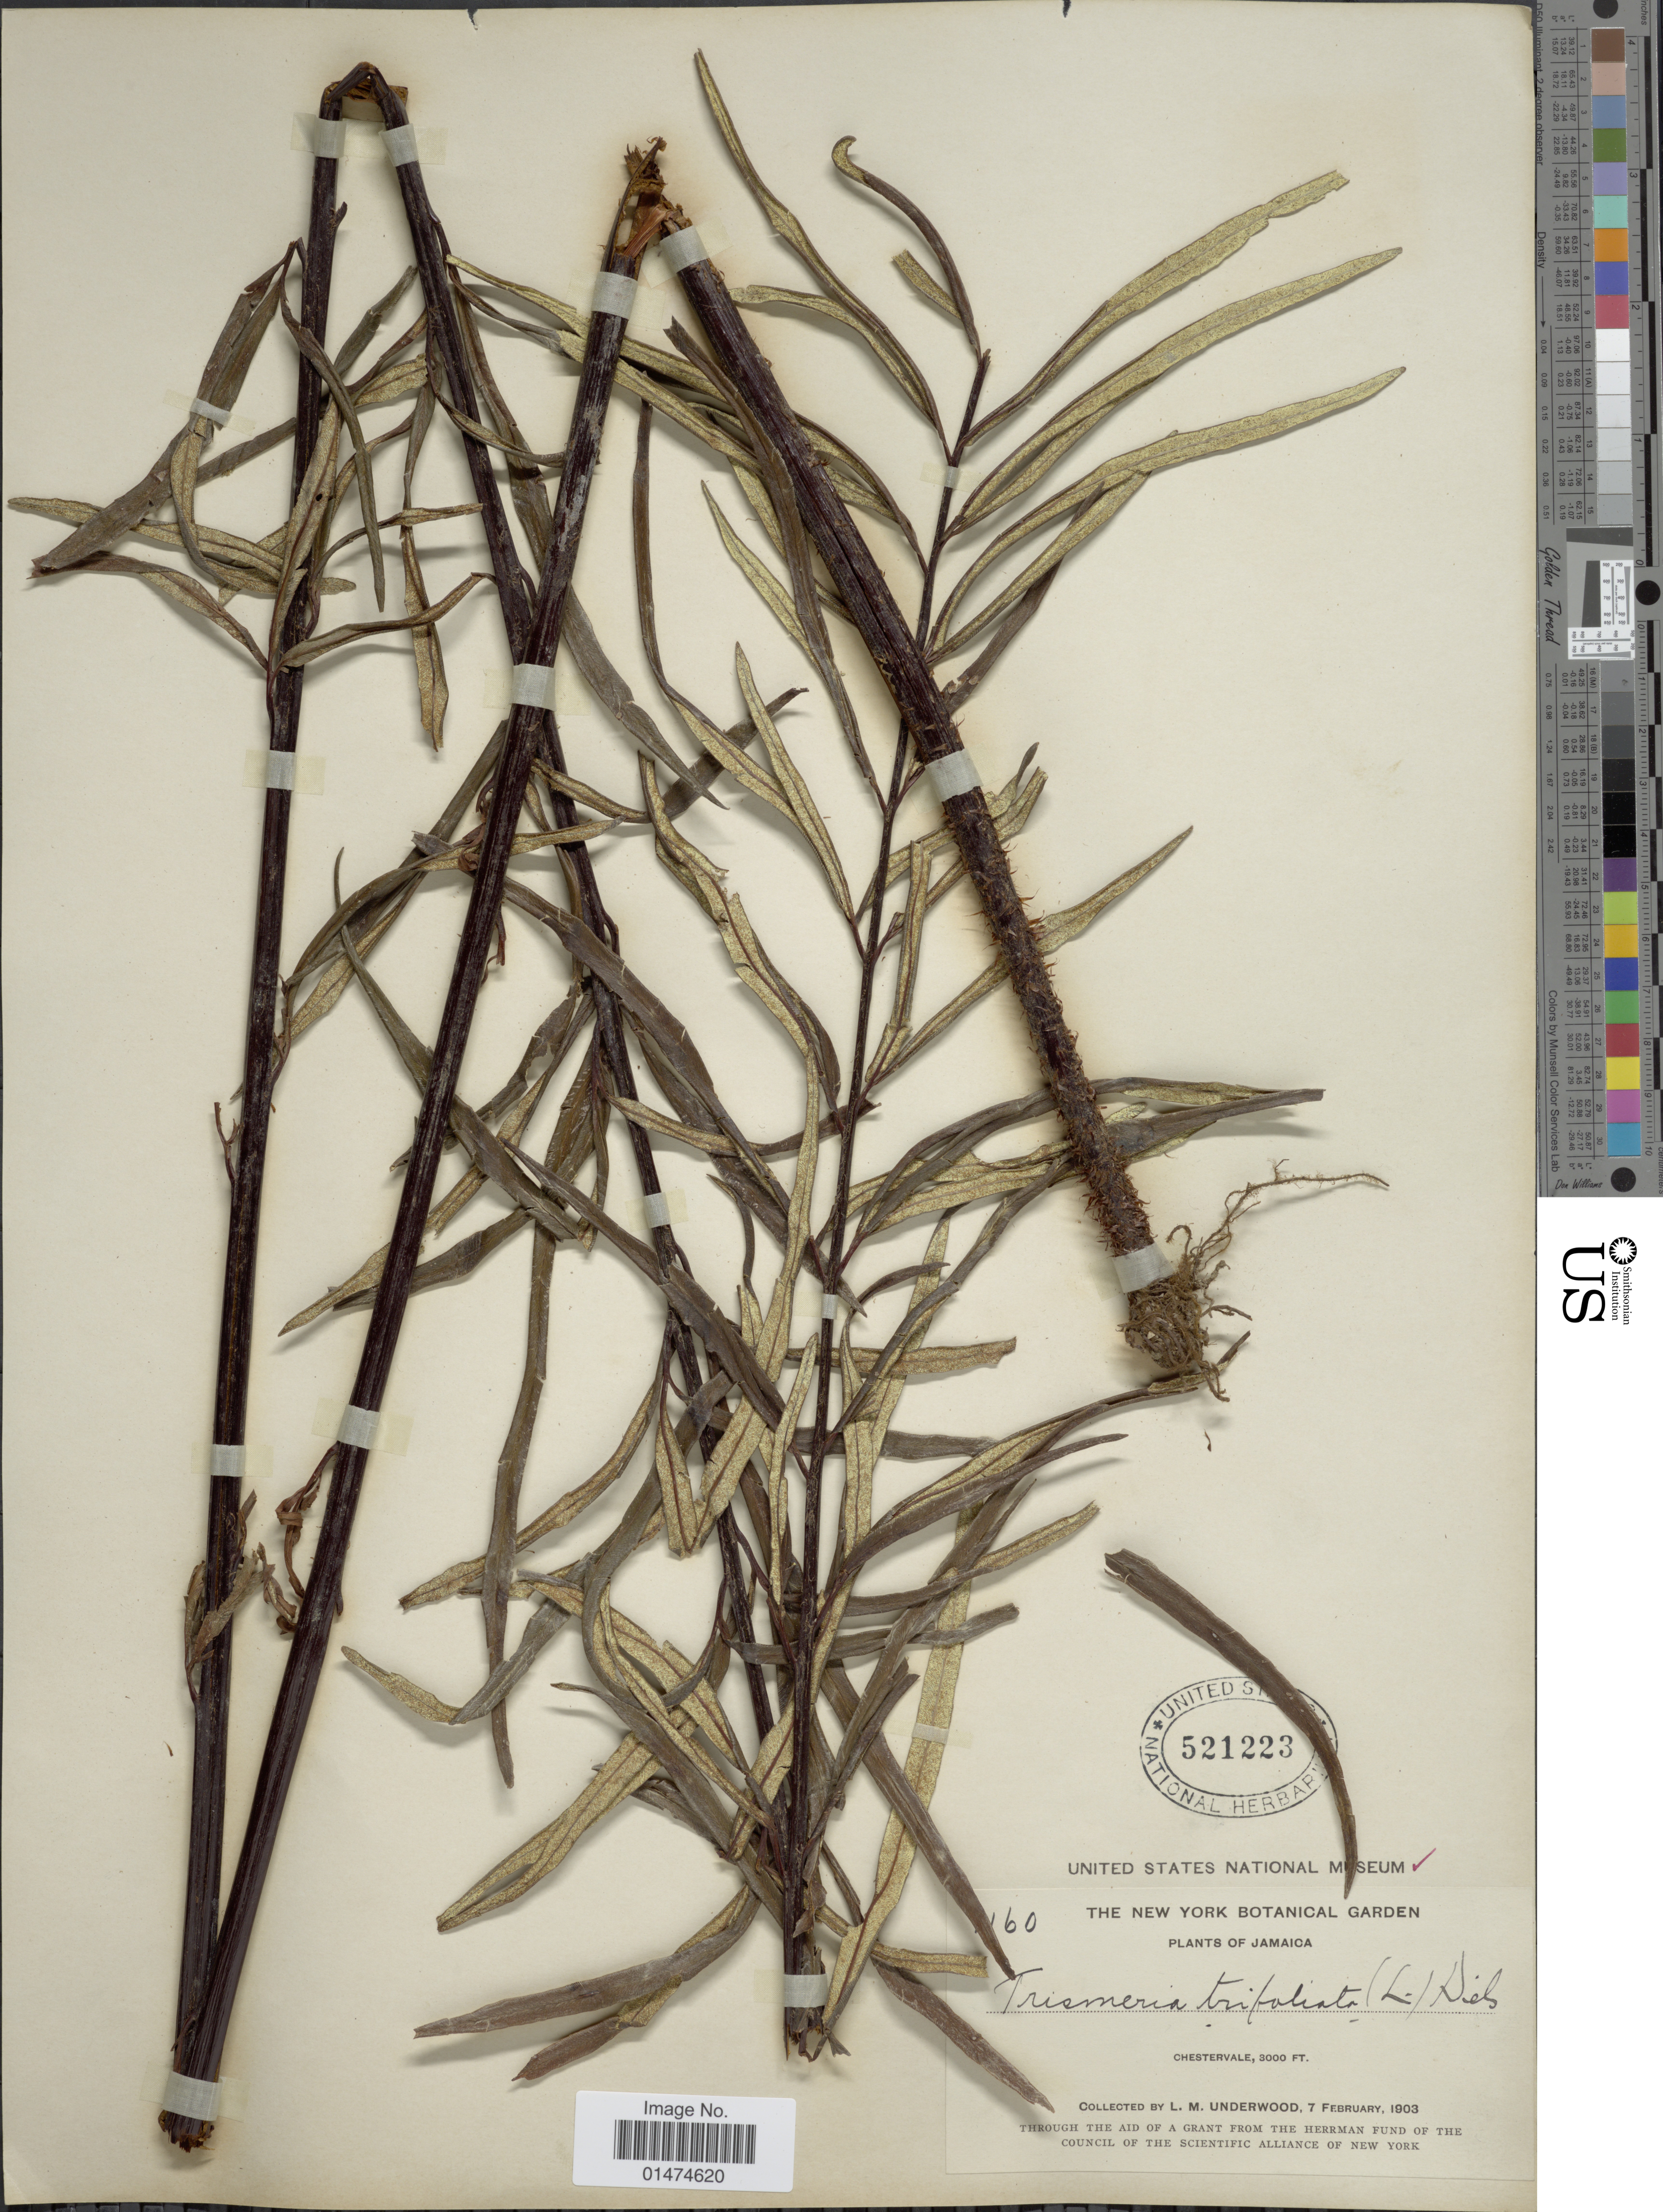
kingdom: Plantae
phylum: Tracheophyta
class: Polypodiopsida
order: Polypodiales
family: Pteridaceae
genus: Pityrogramma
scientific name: Pityrogramma trifoliata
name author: (L.) R.M. Tryon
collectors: L. M. Underwood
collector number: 160*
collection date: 1903-02-07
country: Jamaica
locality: Jamaica, Chestervale.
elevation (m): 914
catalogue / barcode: US 521223